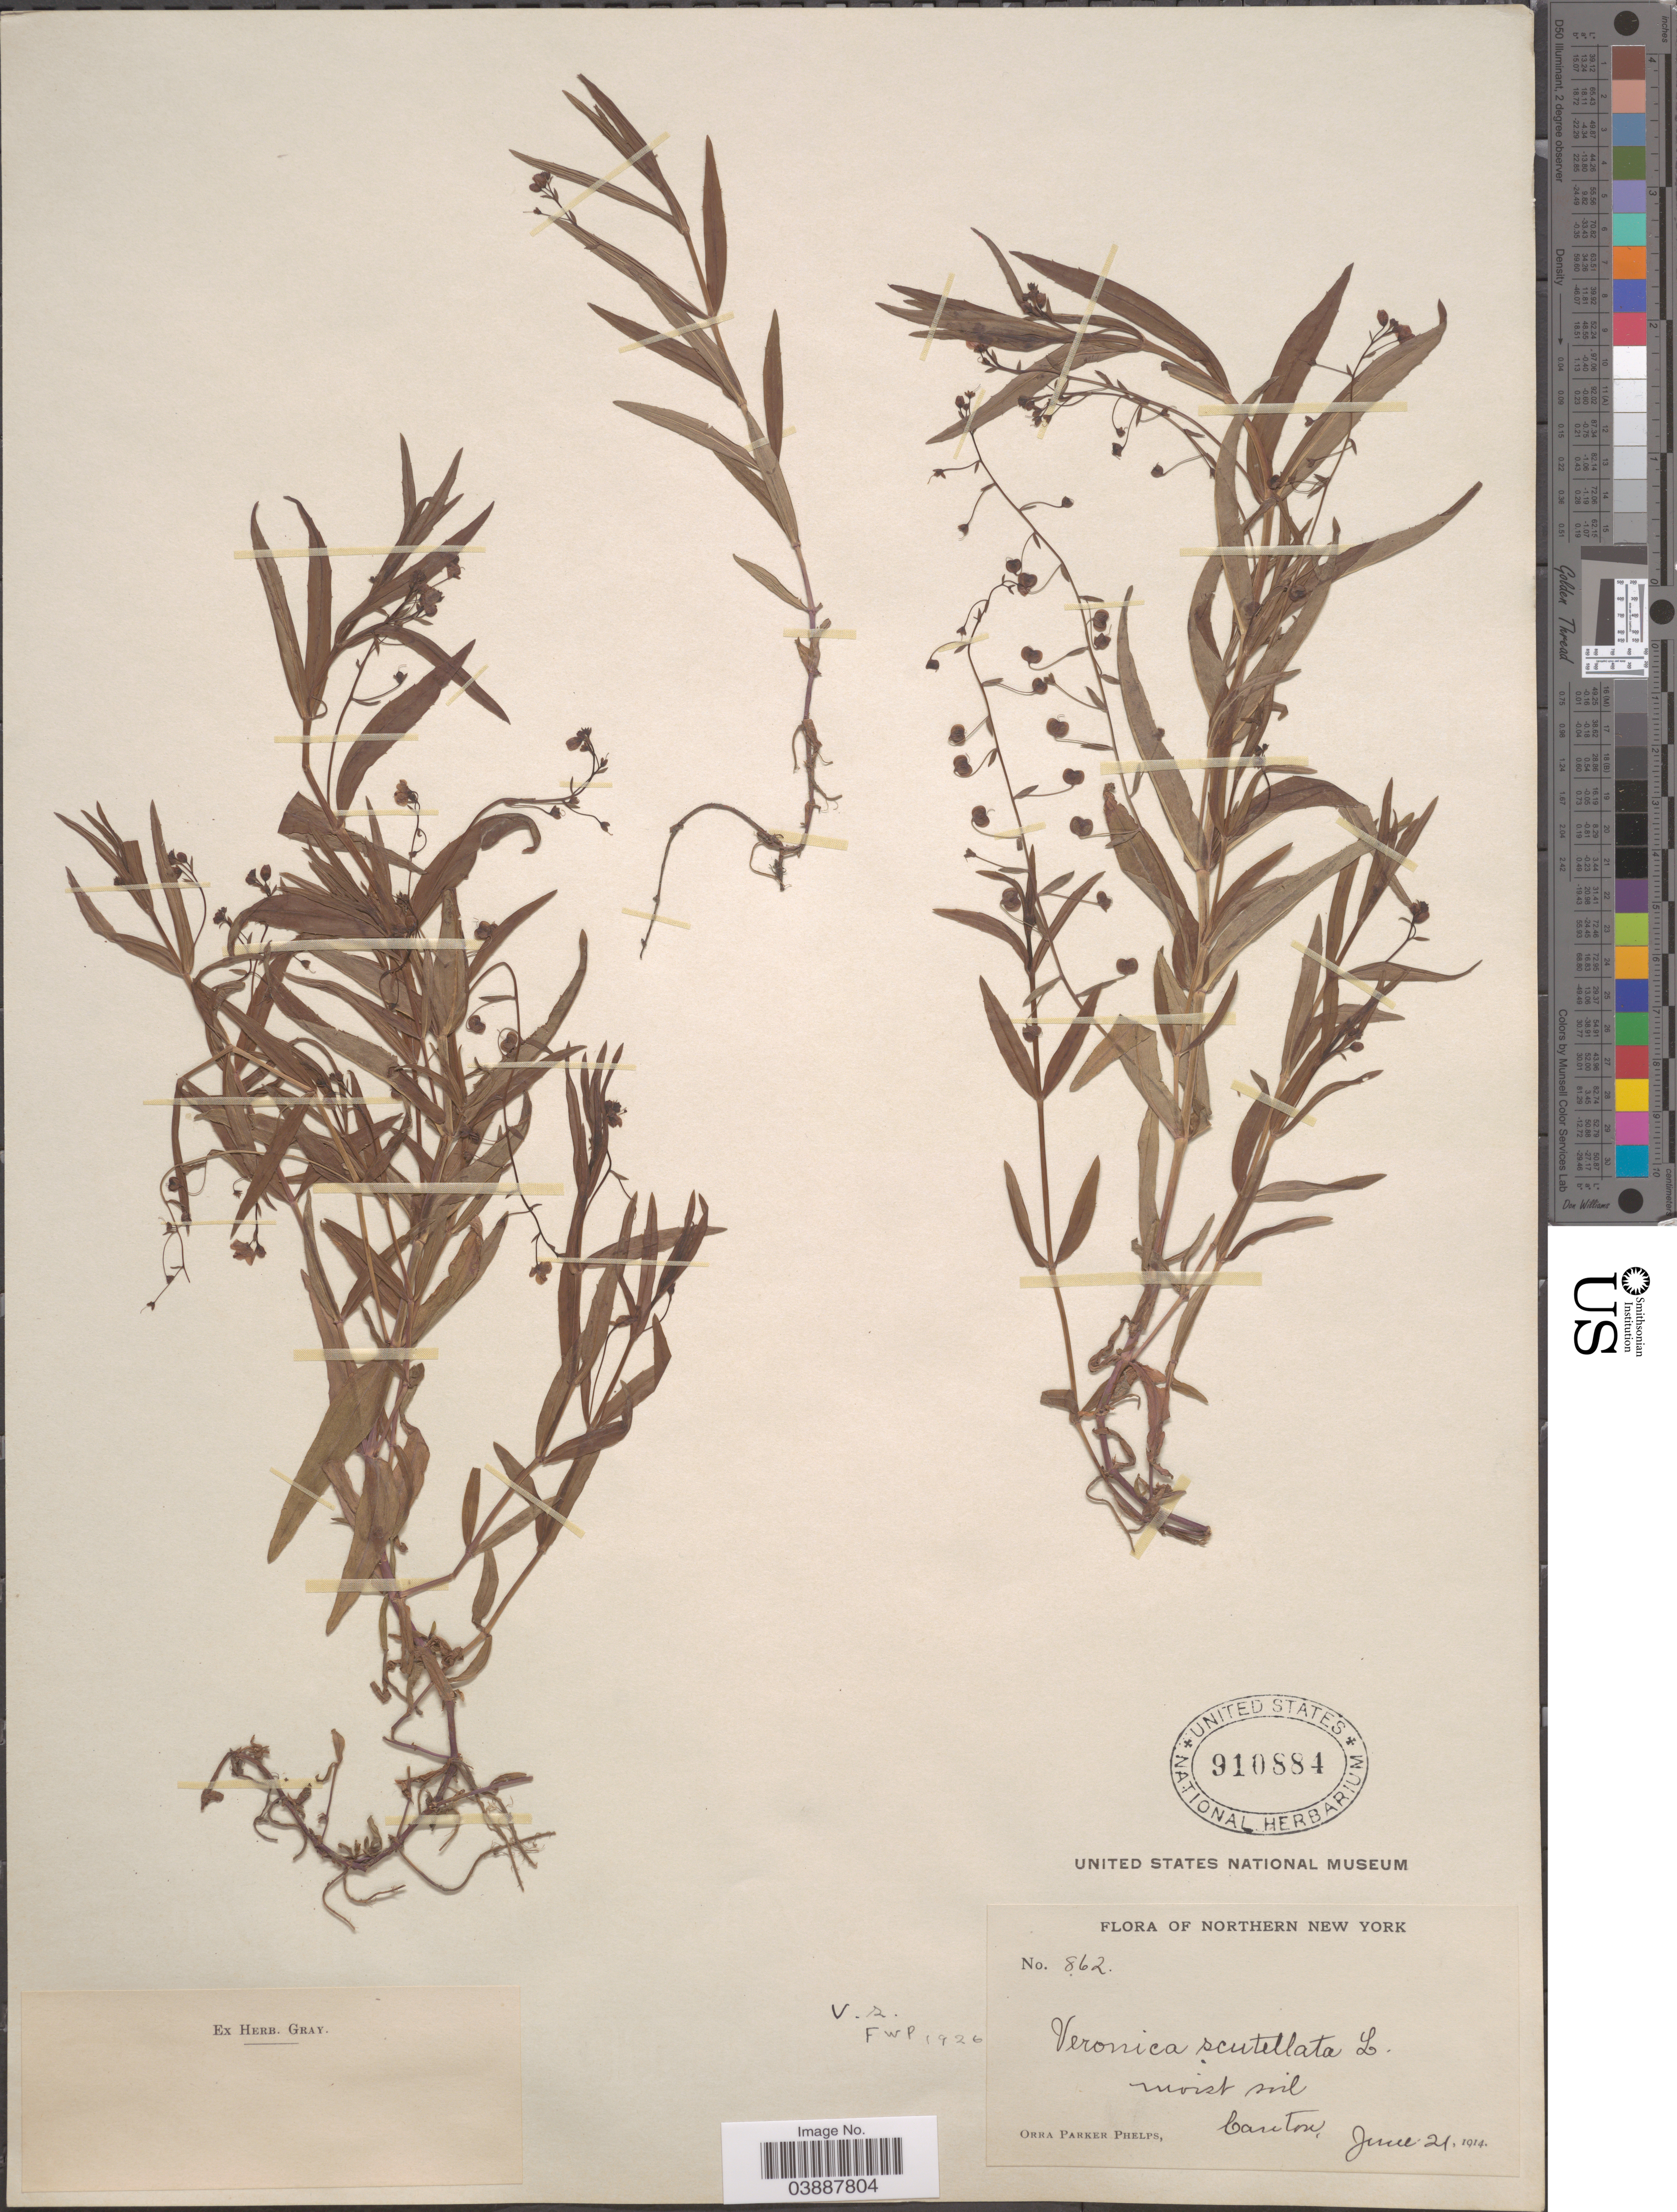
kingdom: Plantae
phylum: Tracheophyta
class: Magnoliopsida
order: Lamiales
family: Plantaginaceae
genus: Veronica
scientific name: Veronica scutellata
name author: L.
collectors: O. P. Phelps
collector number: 862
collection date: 1914-06-21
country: United States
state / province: New York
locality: Northern New York. Canton.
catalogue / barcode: US 910884